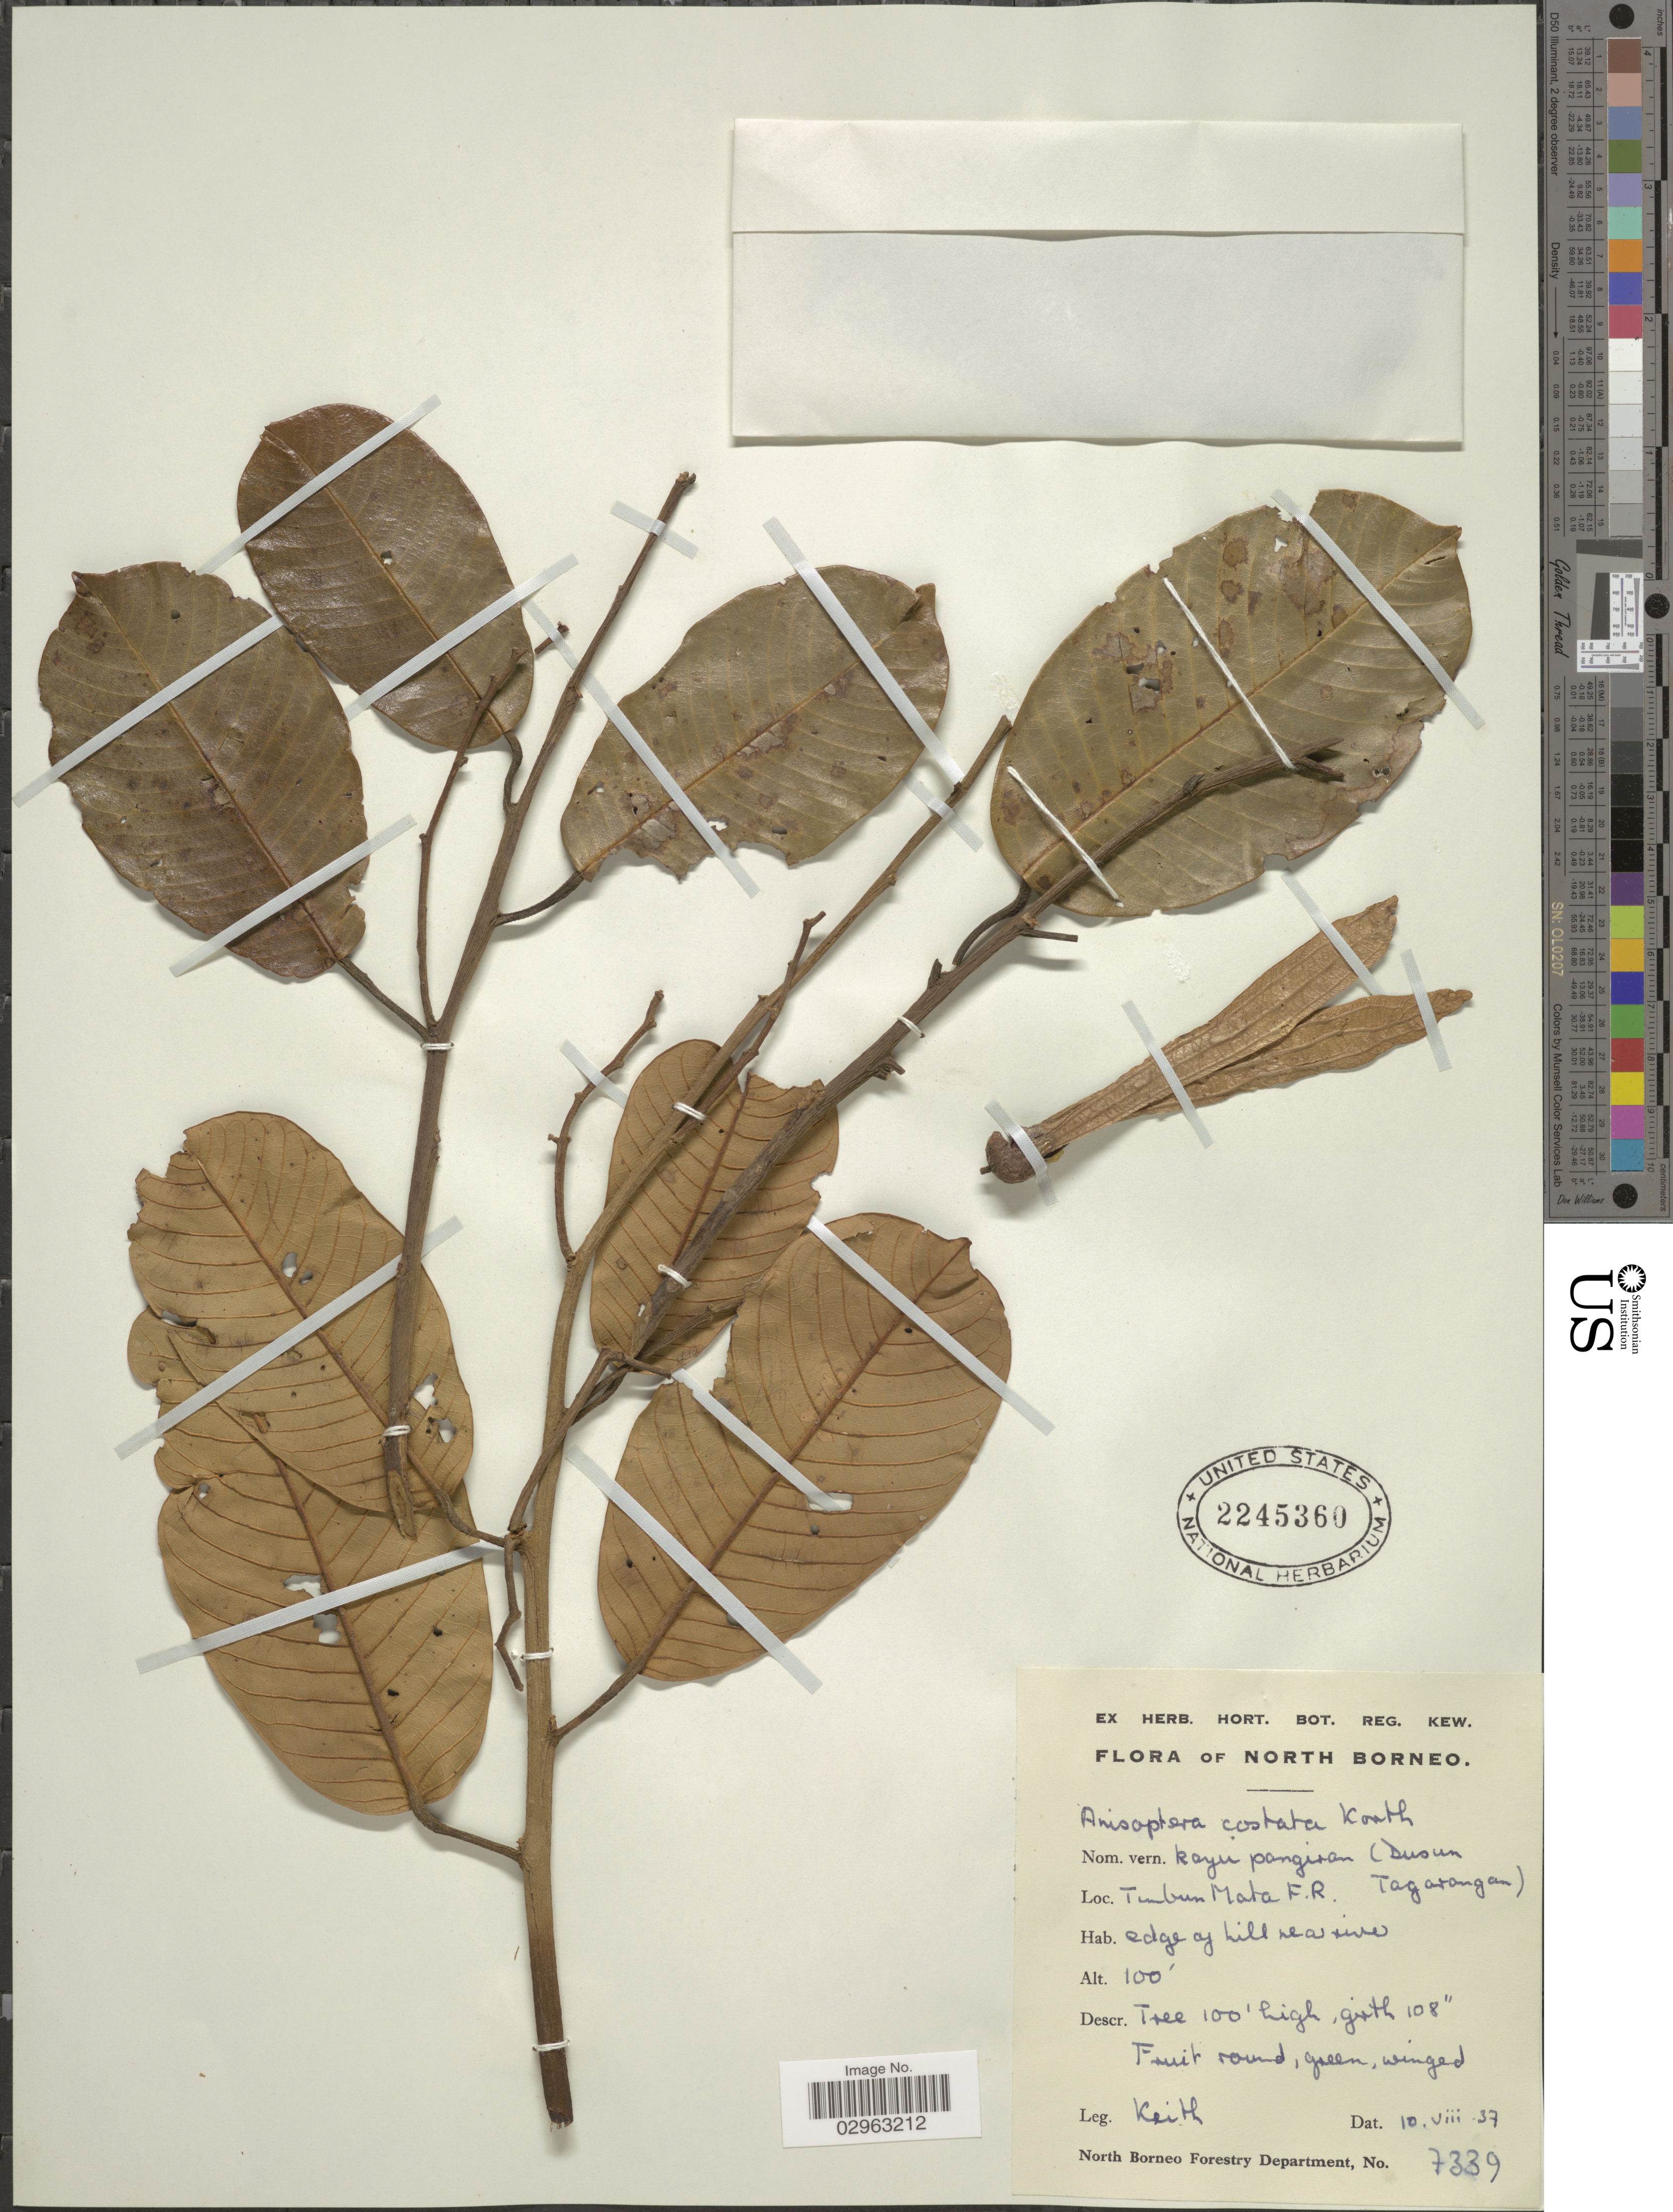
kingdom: Plantae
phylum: Tracheophyta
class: Magnoliopsida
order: Malvales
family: Dipterocarpaceae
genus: Anisoptera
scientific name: Anisoptera costata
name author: Korth.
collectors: -. Keith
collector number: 7339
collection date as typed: Transcribed d/m/y: 10/8/37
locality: North Borneo, Tubum Mata F.R.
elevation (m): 30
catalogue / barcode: US 2245360